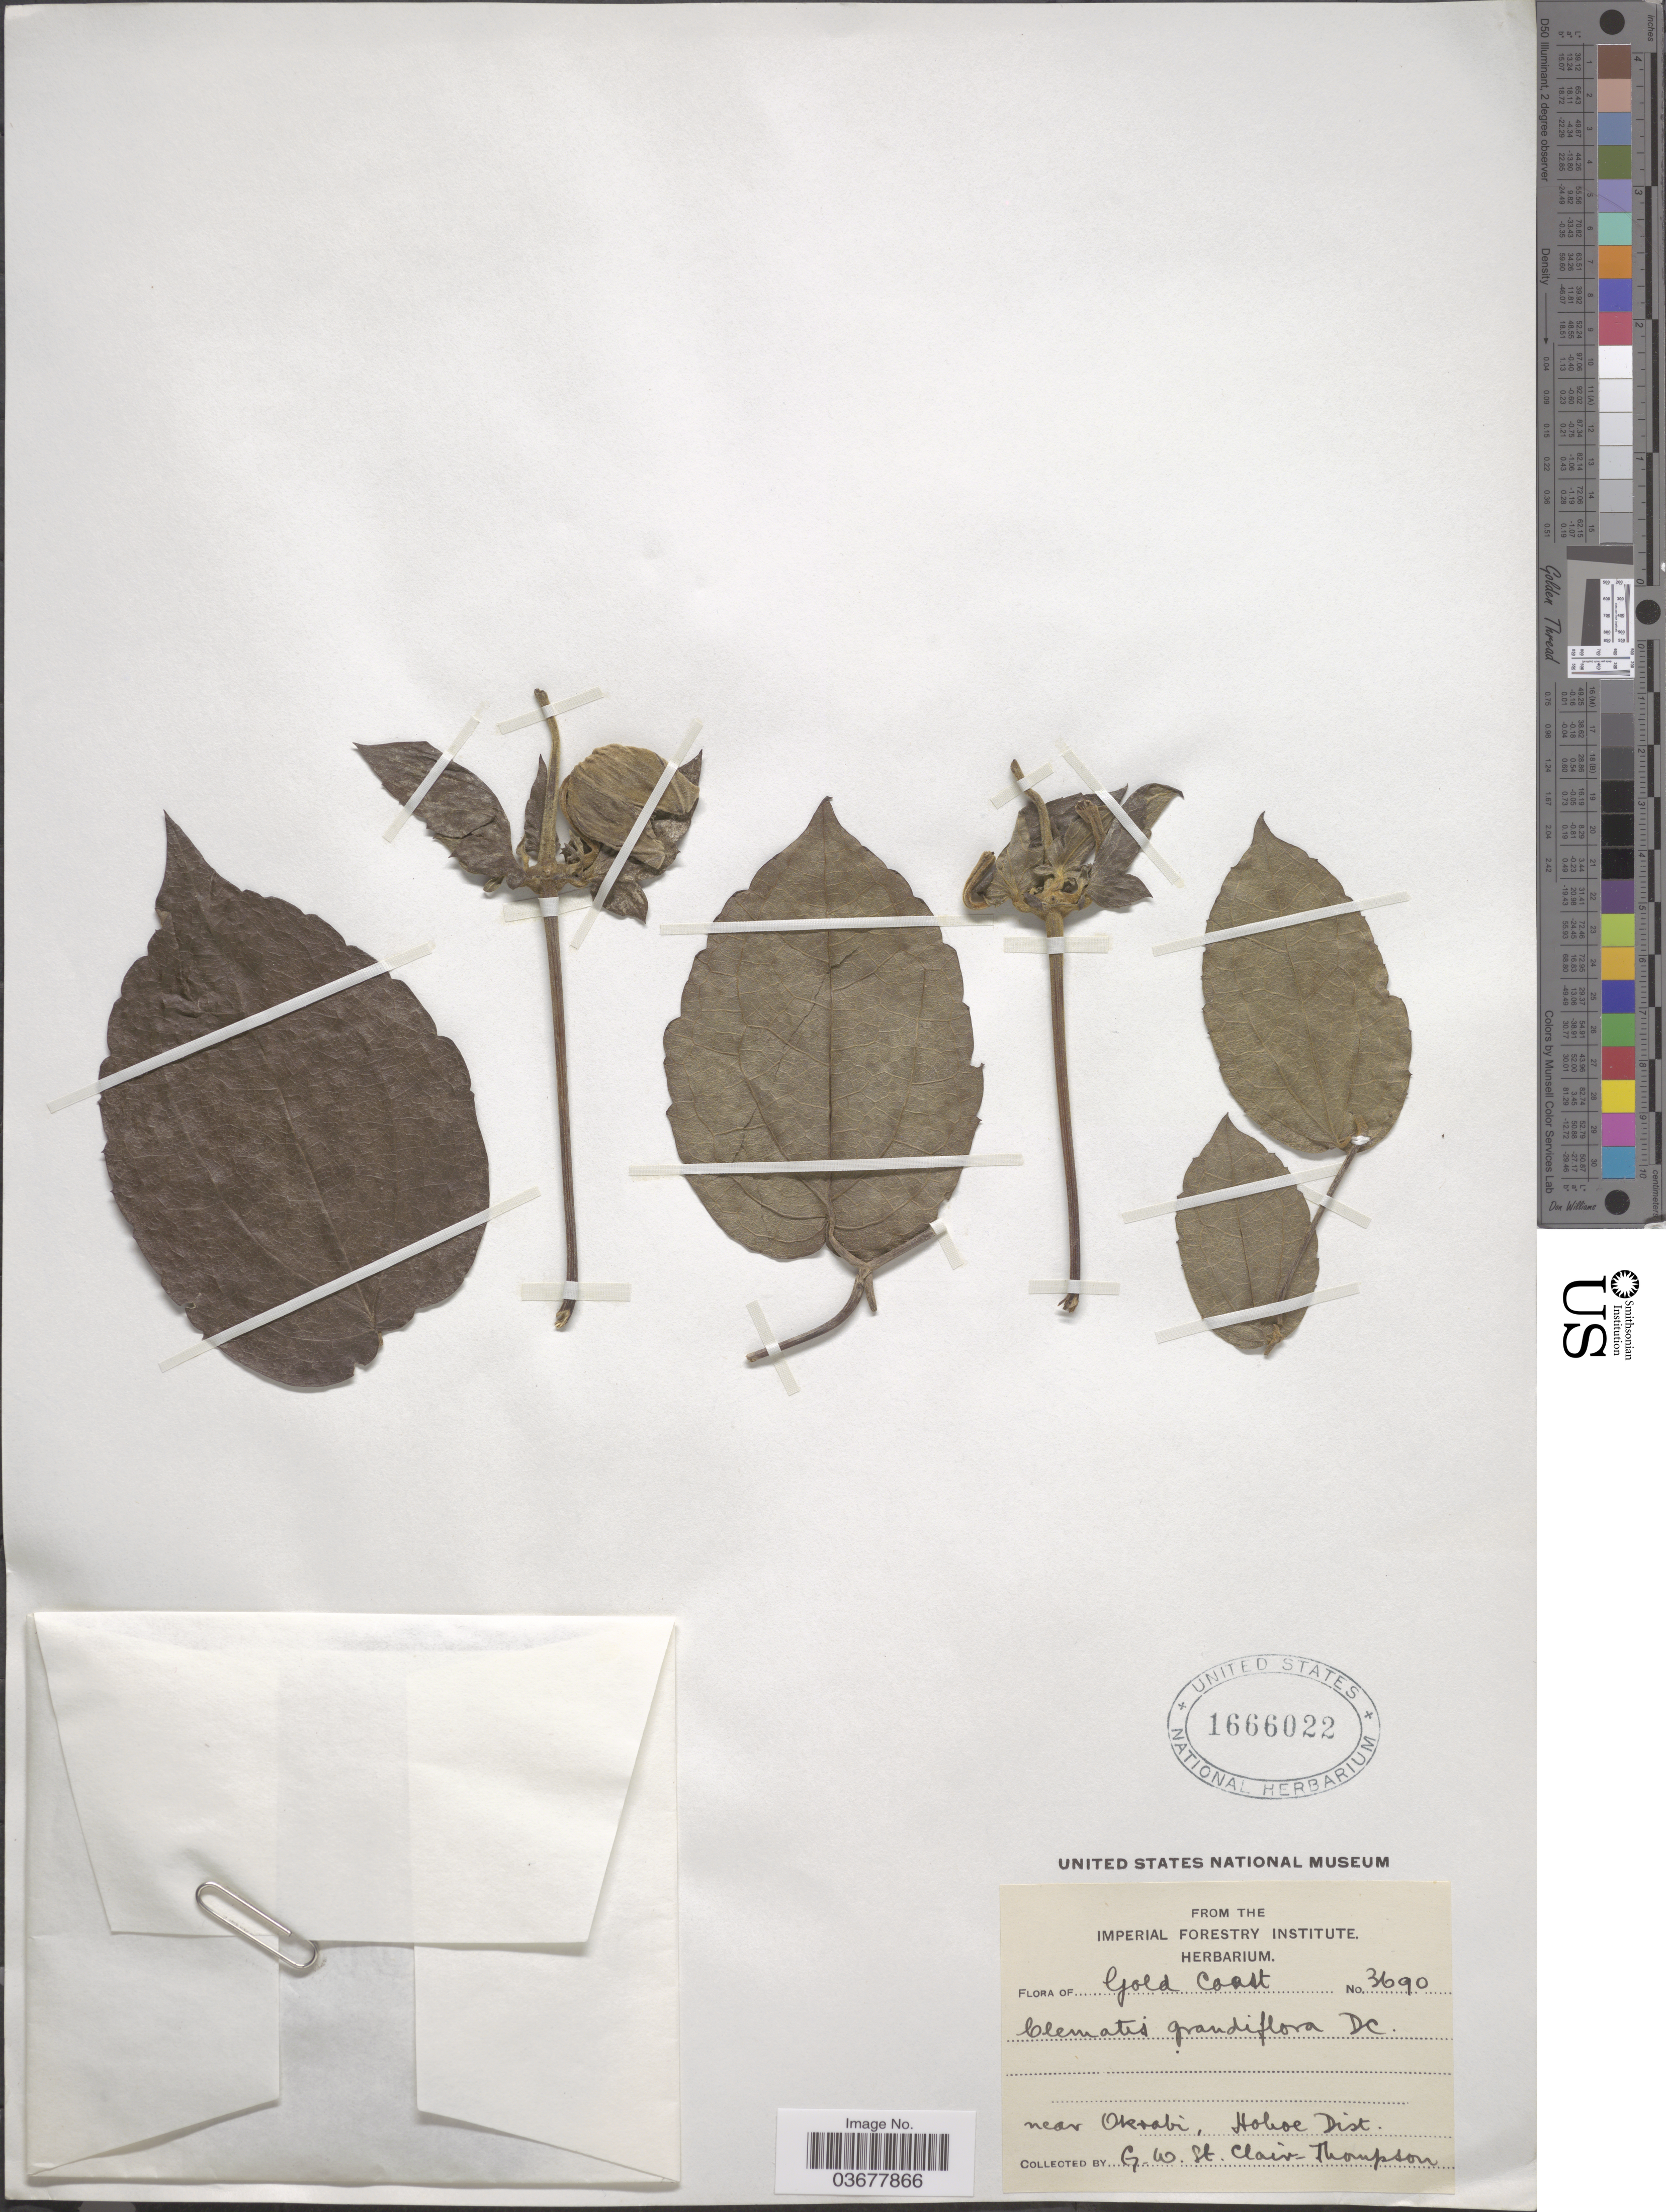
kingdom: Plantae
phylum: Tracheophyta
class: Magnoliopsida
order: Ranunculales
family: Ranunculaceae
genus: Clematis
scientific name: Clematis grandiflora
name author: DC.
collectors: G. St. Clair-Thompson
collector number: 3690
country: Ghana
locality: Gold Coast. Near Oktabi [interpreted], Hohoe Dist.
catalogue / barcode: US 1666022